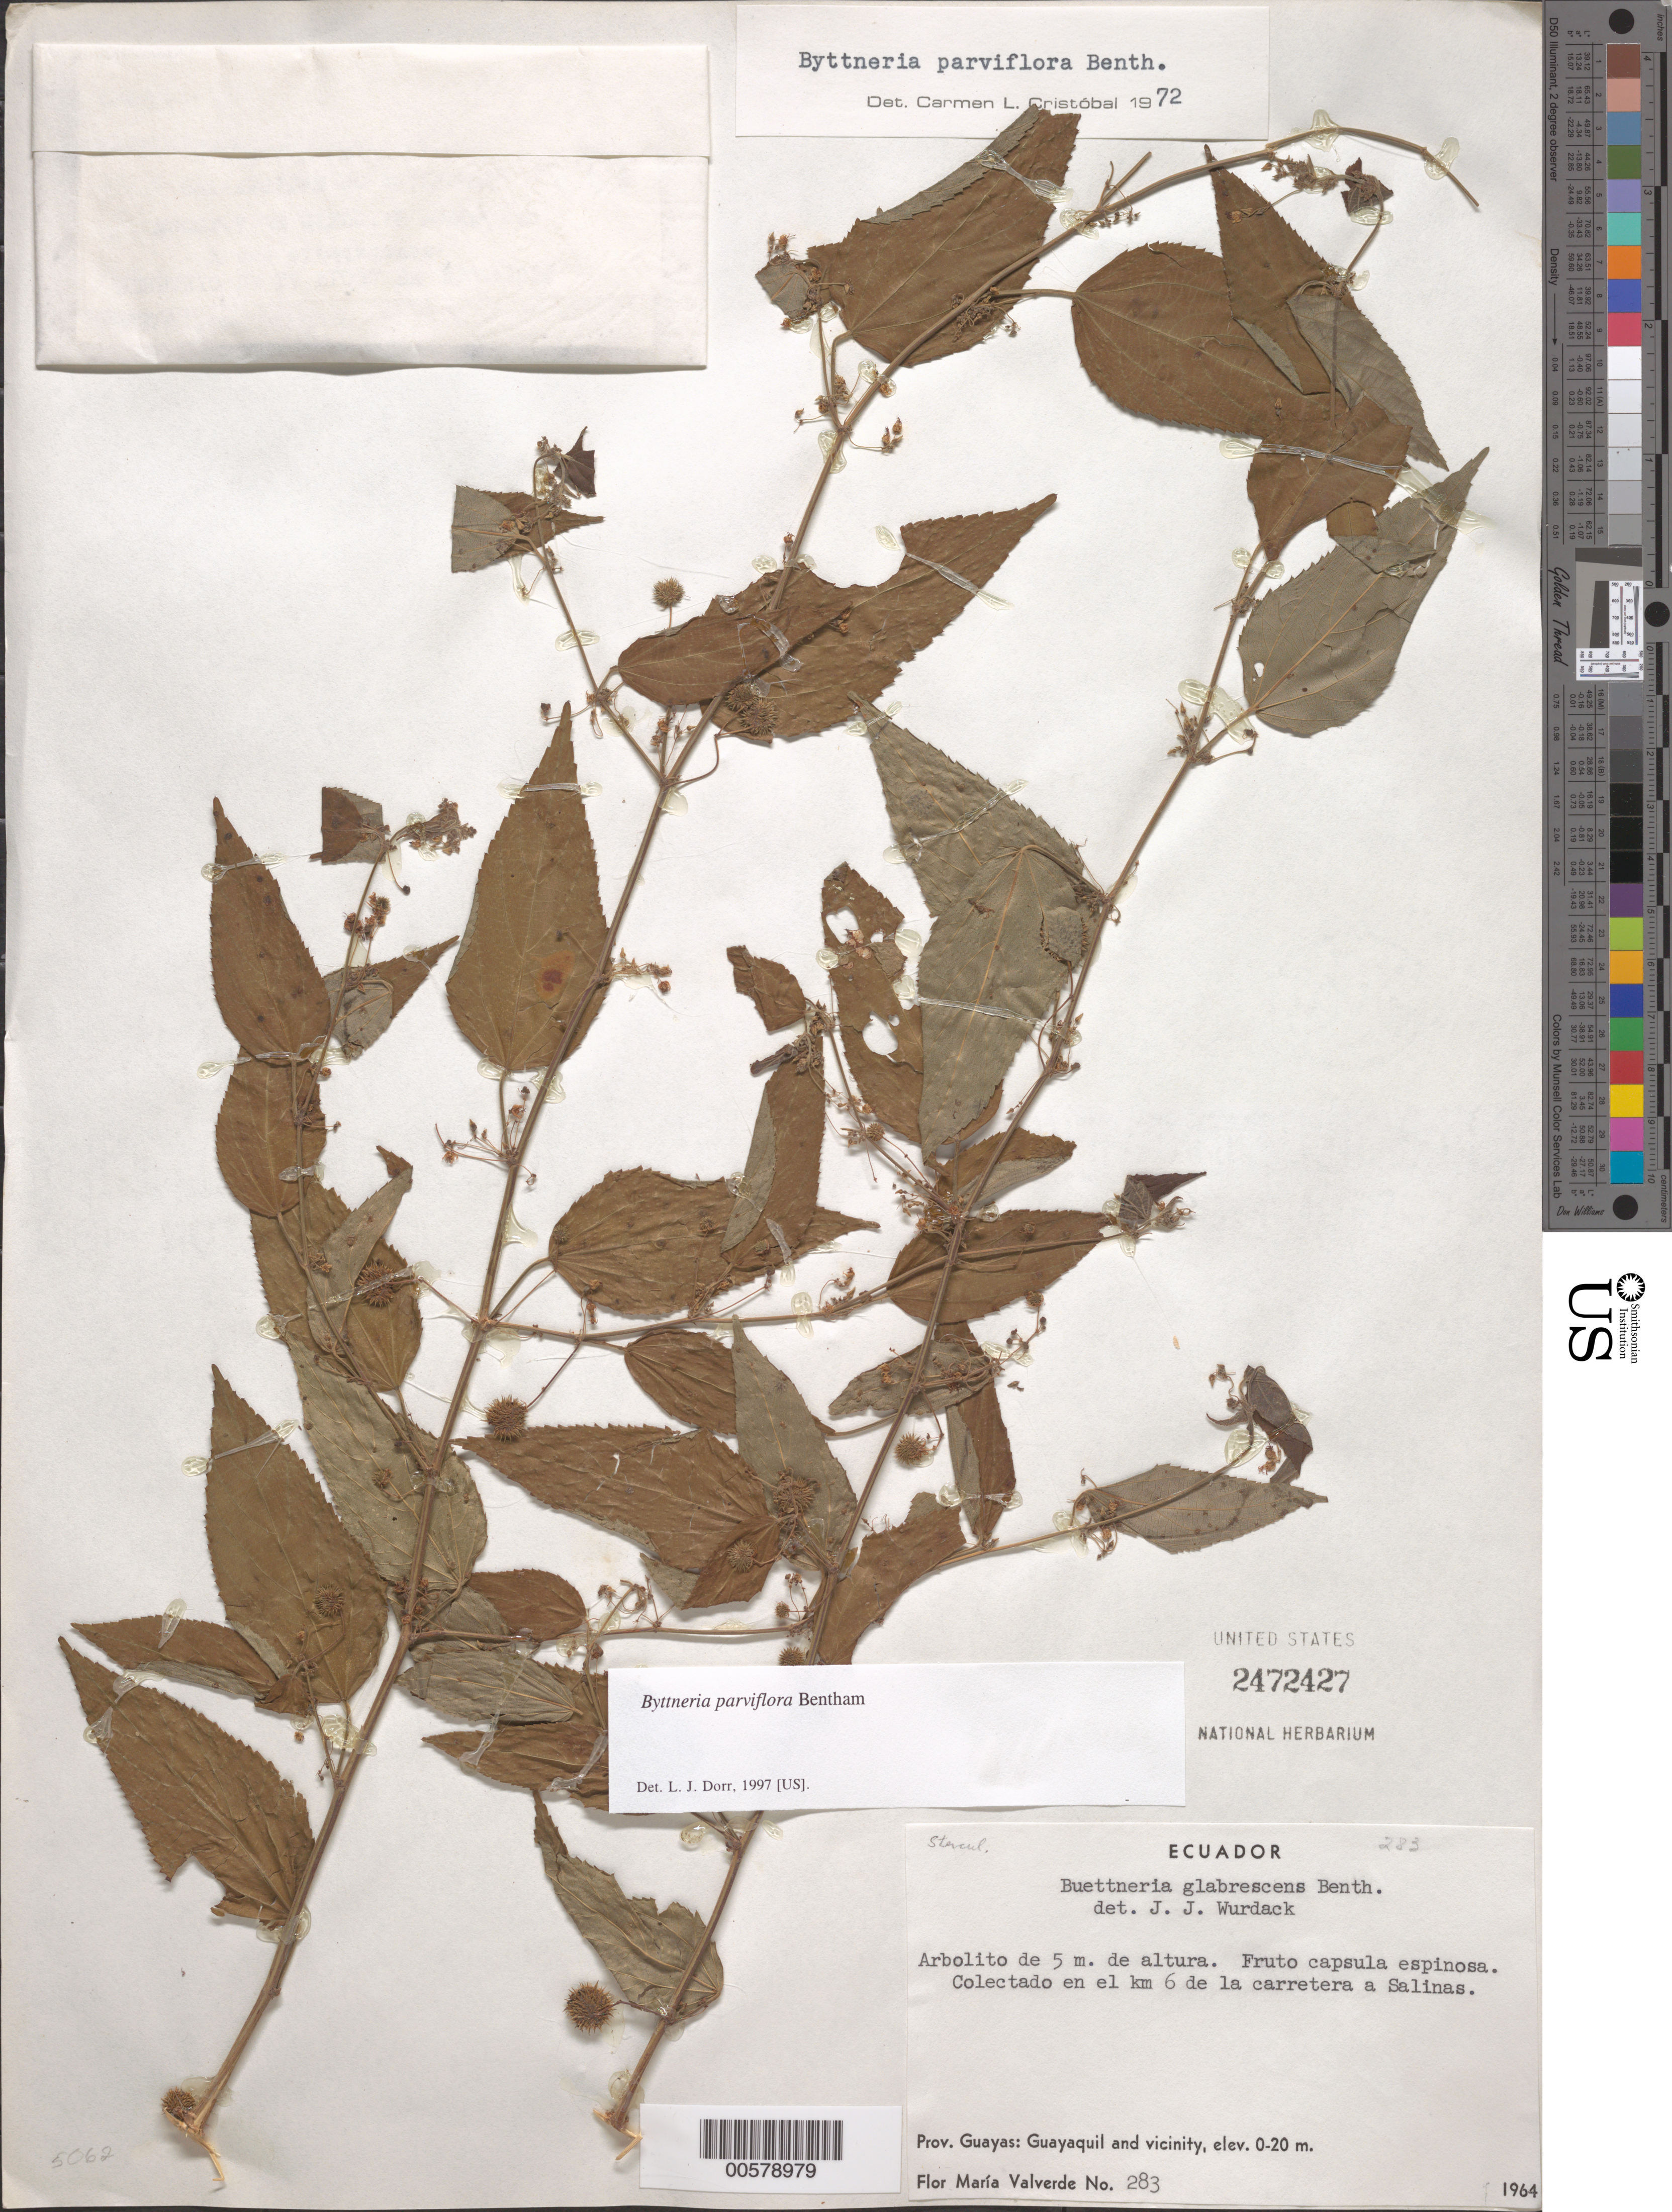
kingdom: Plantae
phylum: Tracheophyta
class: Magnoliopsida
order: Malvales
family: Malvaceae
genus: Byttneria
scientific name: Byttneria parviflora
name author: Benth.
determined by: Cristóbal, C. L.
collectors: F. M. Valverde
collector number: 283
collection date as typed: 1964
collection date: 1964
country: Ecuador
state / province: Guayas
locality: Guayaquil and vicinity. colecTado en el km 6 de la Carretera a Salinas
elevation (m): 0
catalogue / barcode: US 2472427